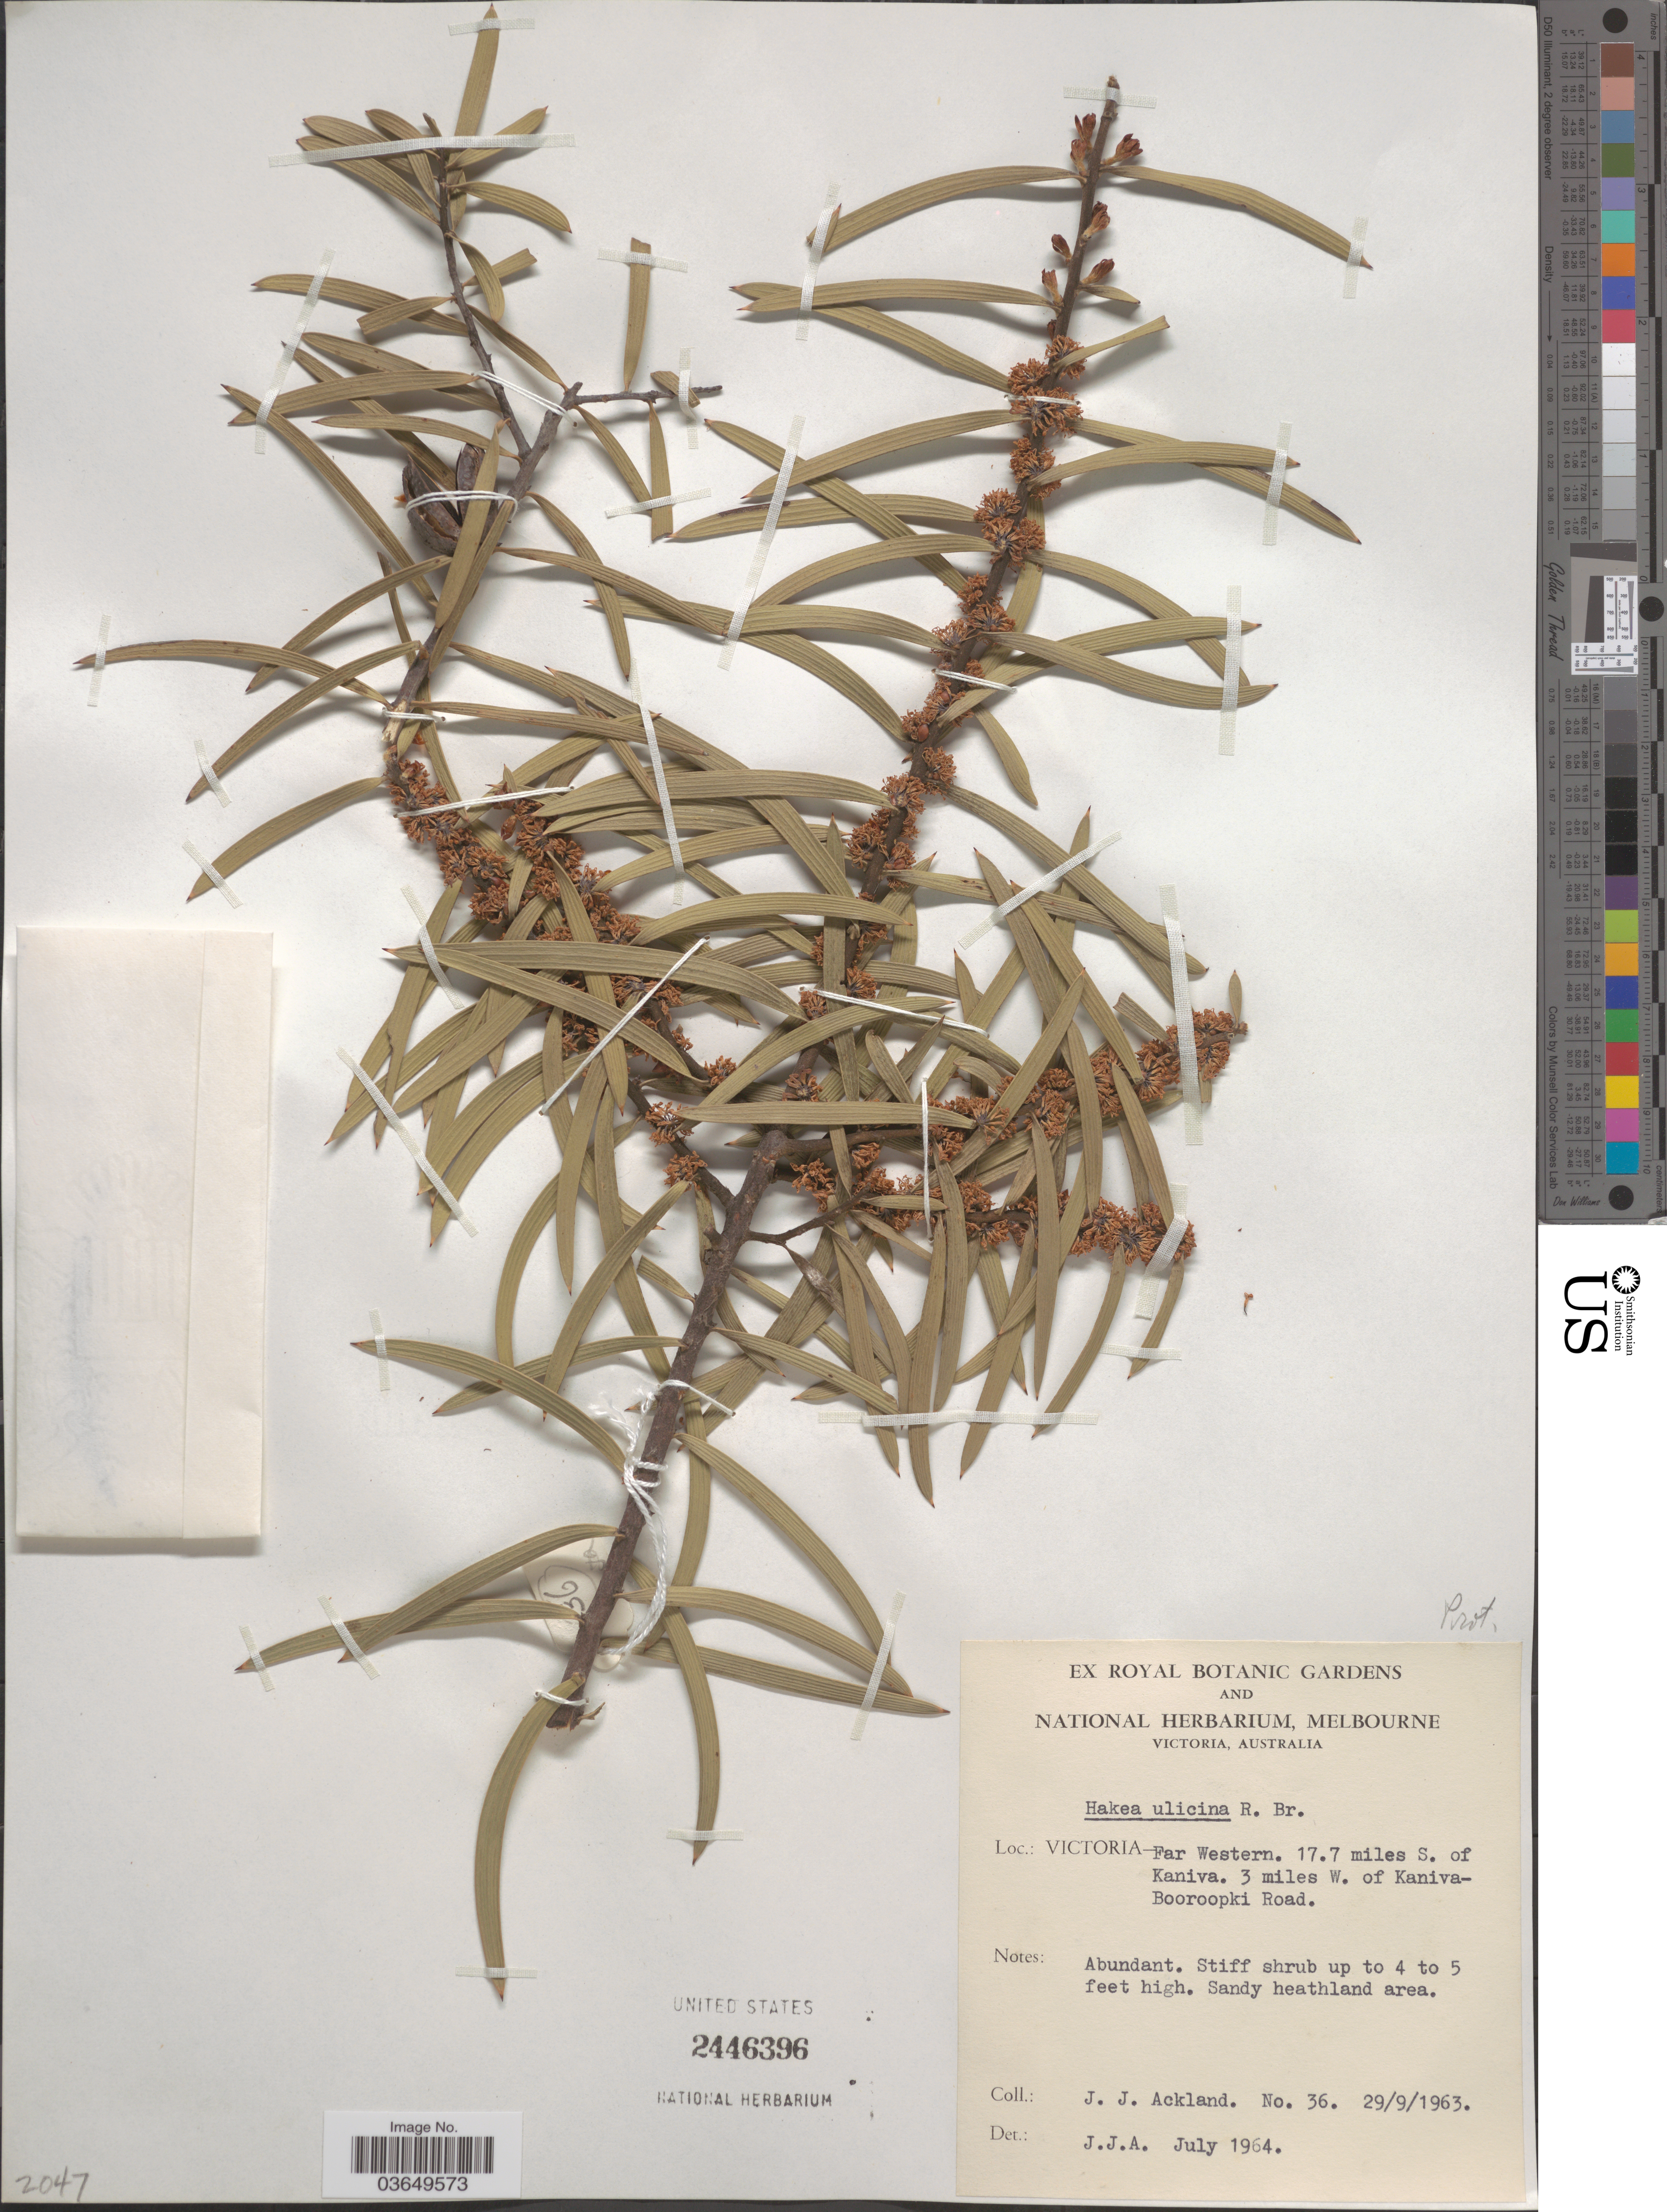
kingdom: Plantae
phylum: Tracheophyta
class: Magnoliopsida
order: Proteales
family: Proteaceae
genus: Hakea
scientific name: Hakea ulicina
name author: R. Br.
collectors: J. J. Ackland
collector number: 36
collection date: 1963-09-29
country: Australia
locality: Victoria - Far Western. 17.7 miles S. of Kaniva. 3 miles W. of Kaniva-Booroopki Road.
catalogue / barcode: US 2446396